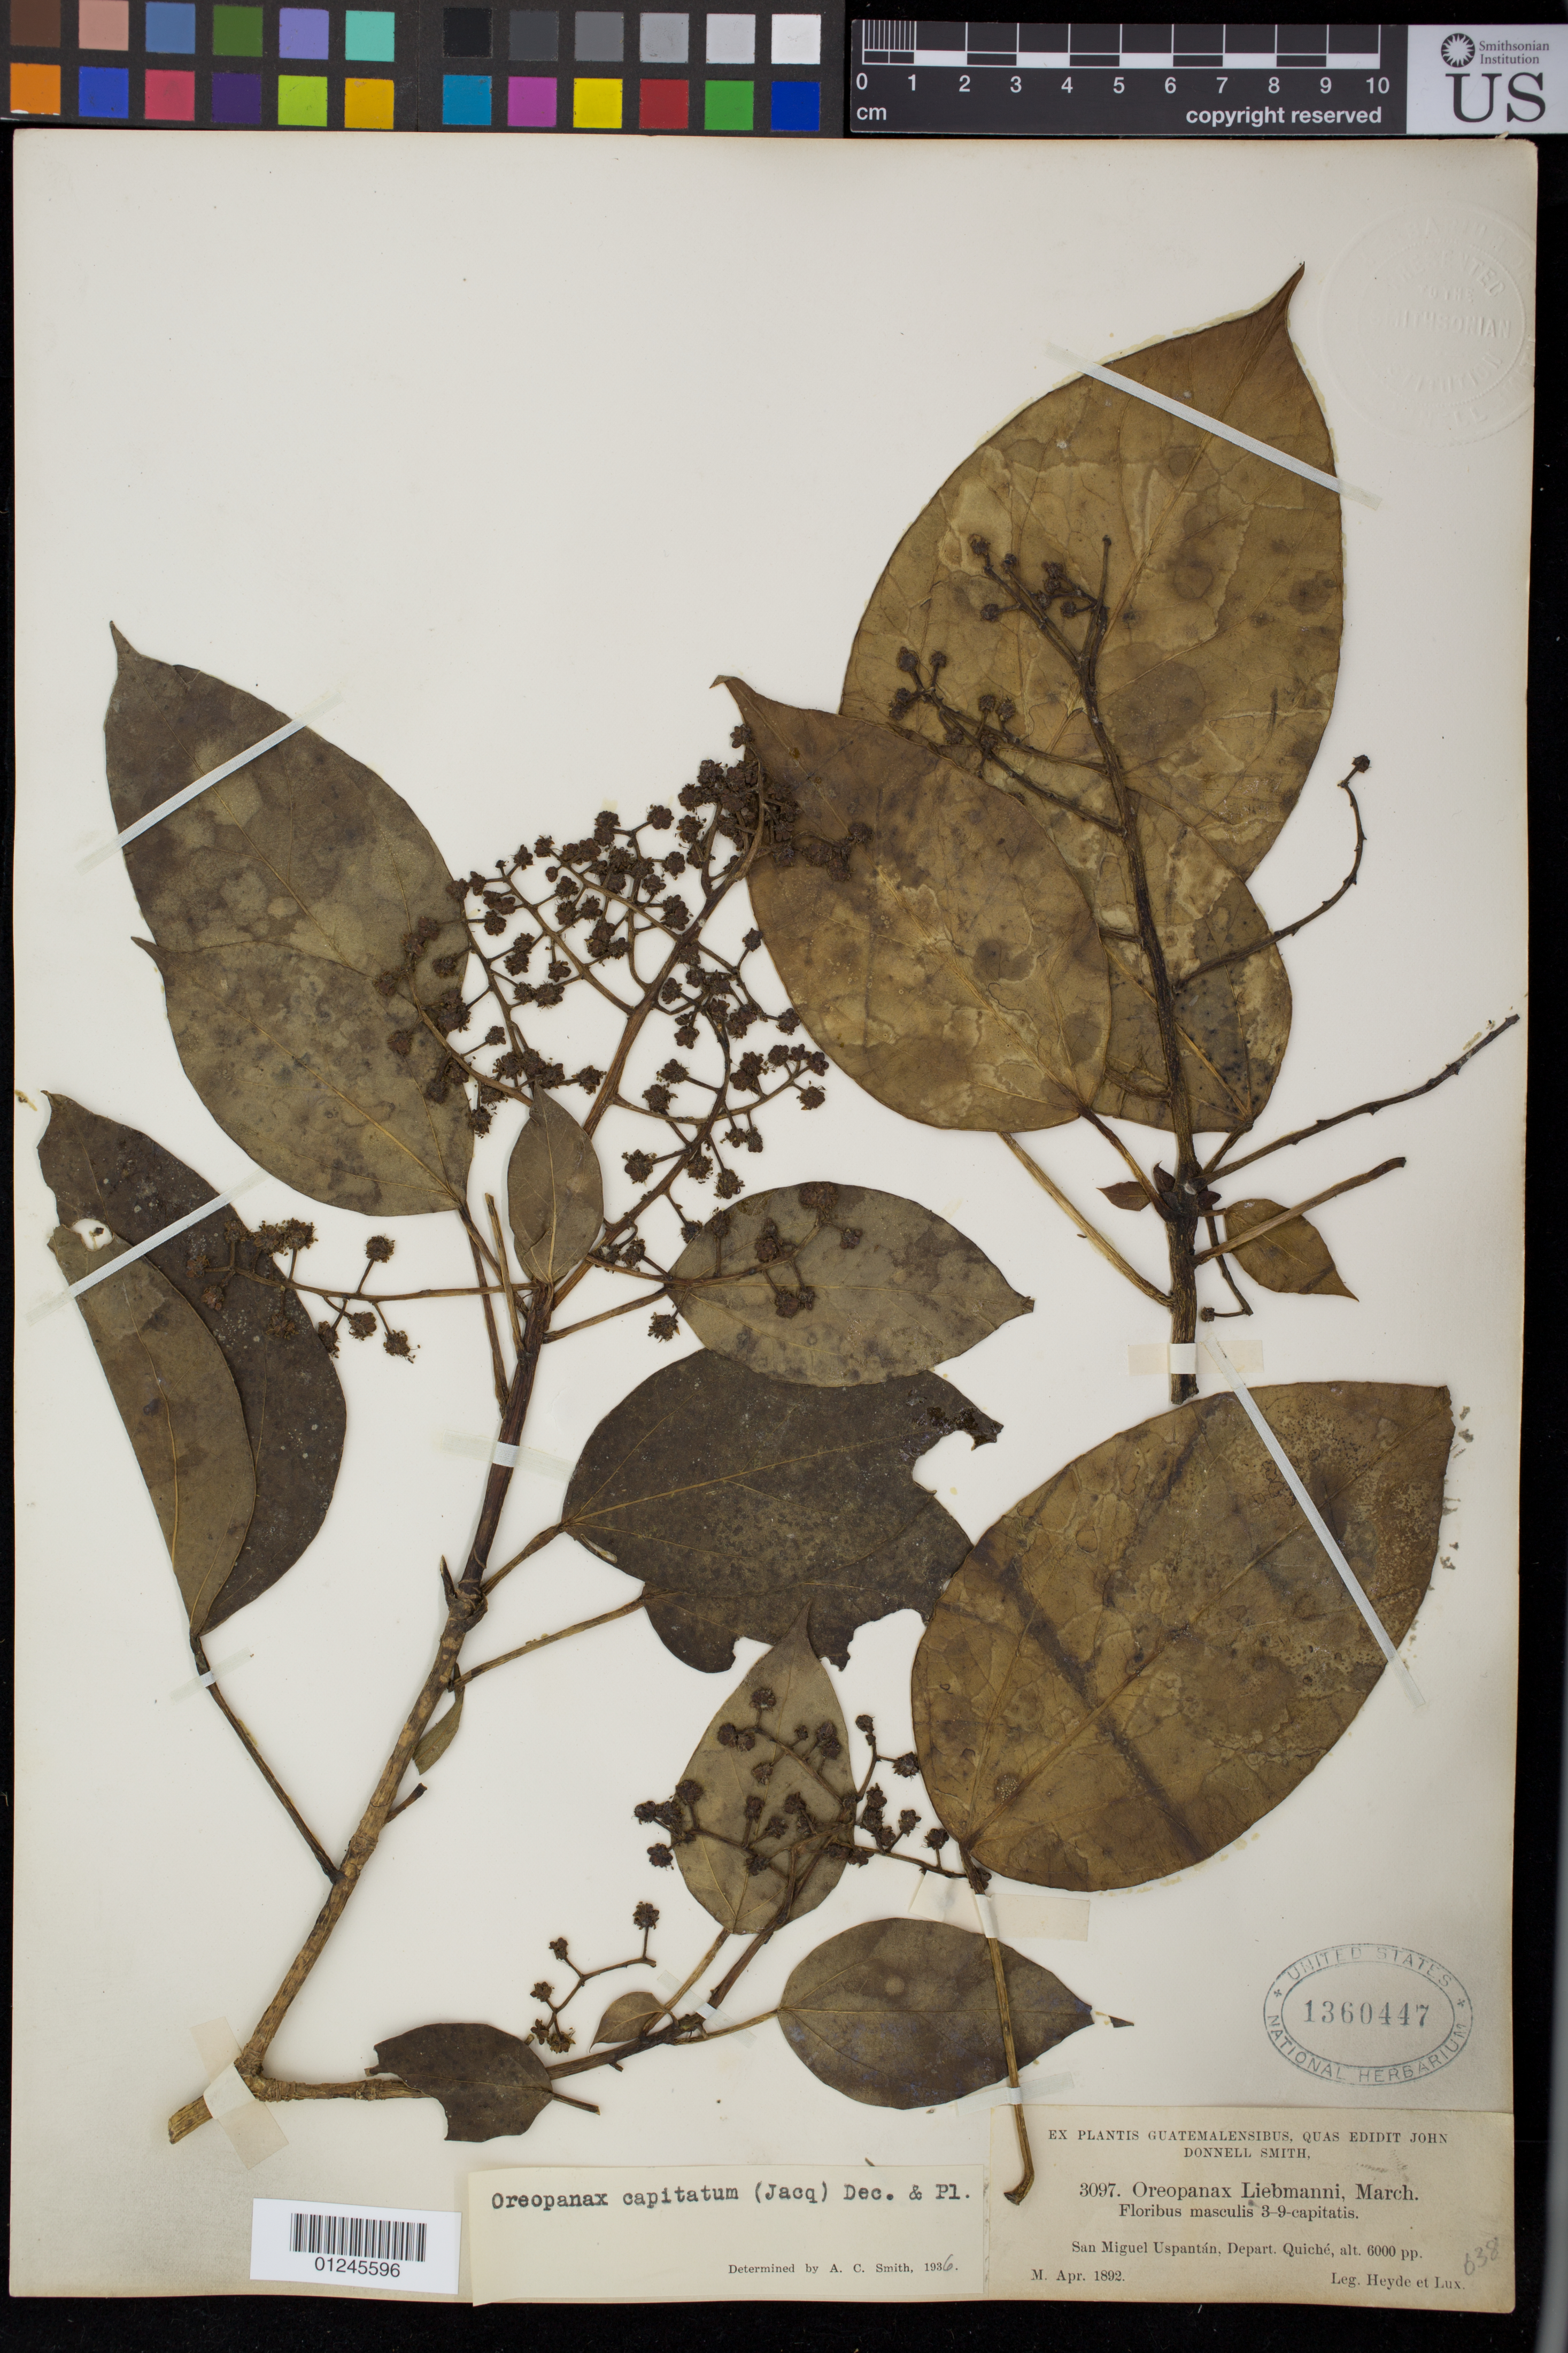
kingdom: Plantae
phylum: Tracheophyta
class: Magnoliopsida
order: Apiales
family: Araliaceae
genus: Oreopanax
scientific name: Oreopanax capitatus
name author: (Jacq.) Decne. & Planch.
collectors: Heyde & Lux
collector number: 3097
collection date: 1892-04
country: Guatemala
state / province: El Quiché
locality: San Miguel Uspantan.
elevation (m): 1829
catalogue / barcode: US 1360447